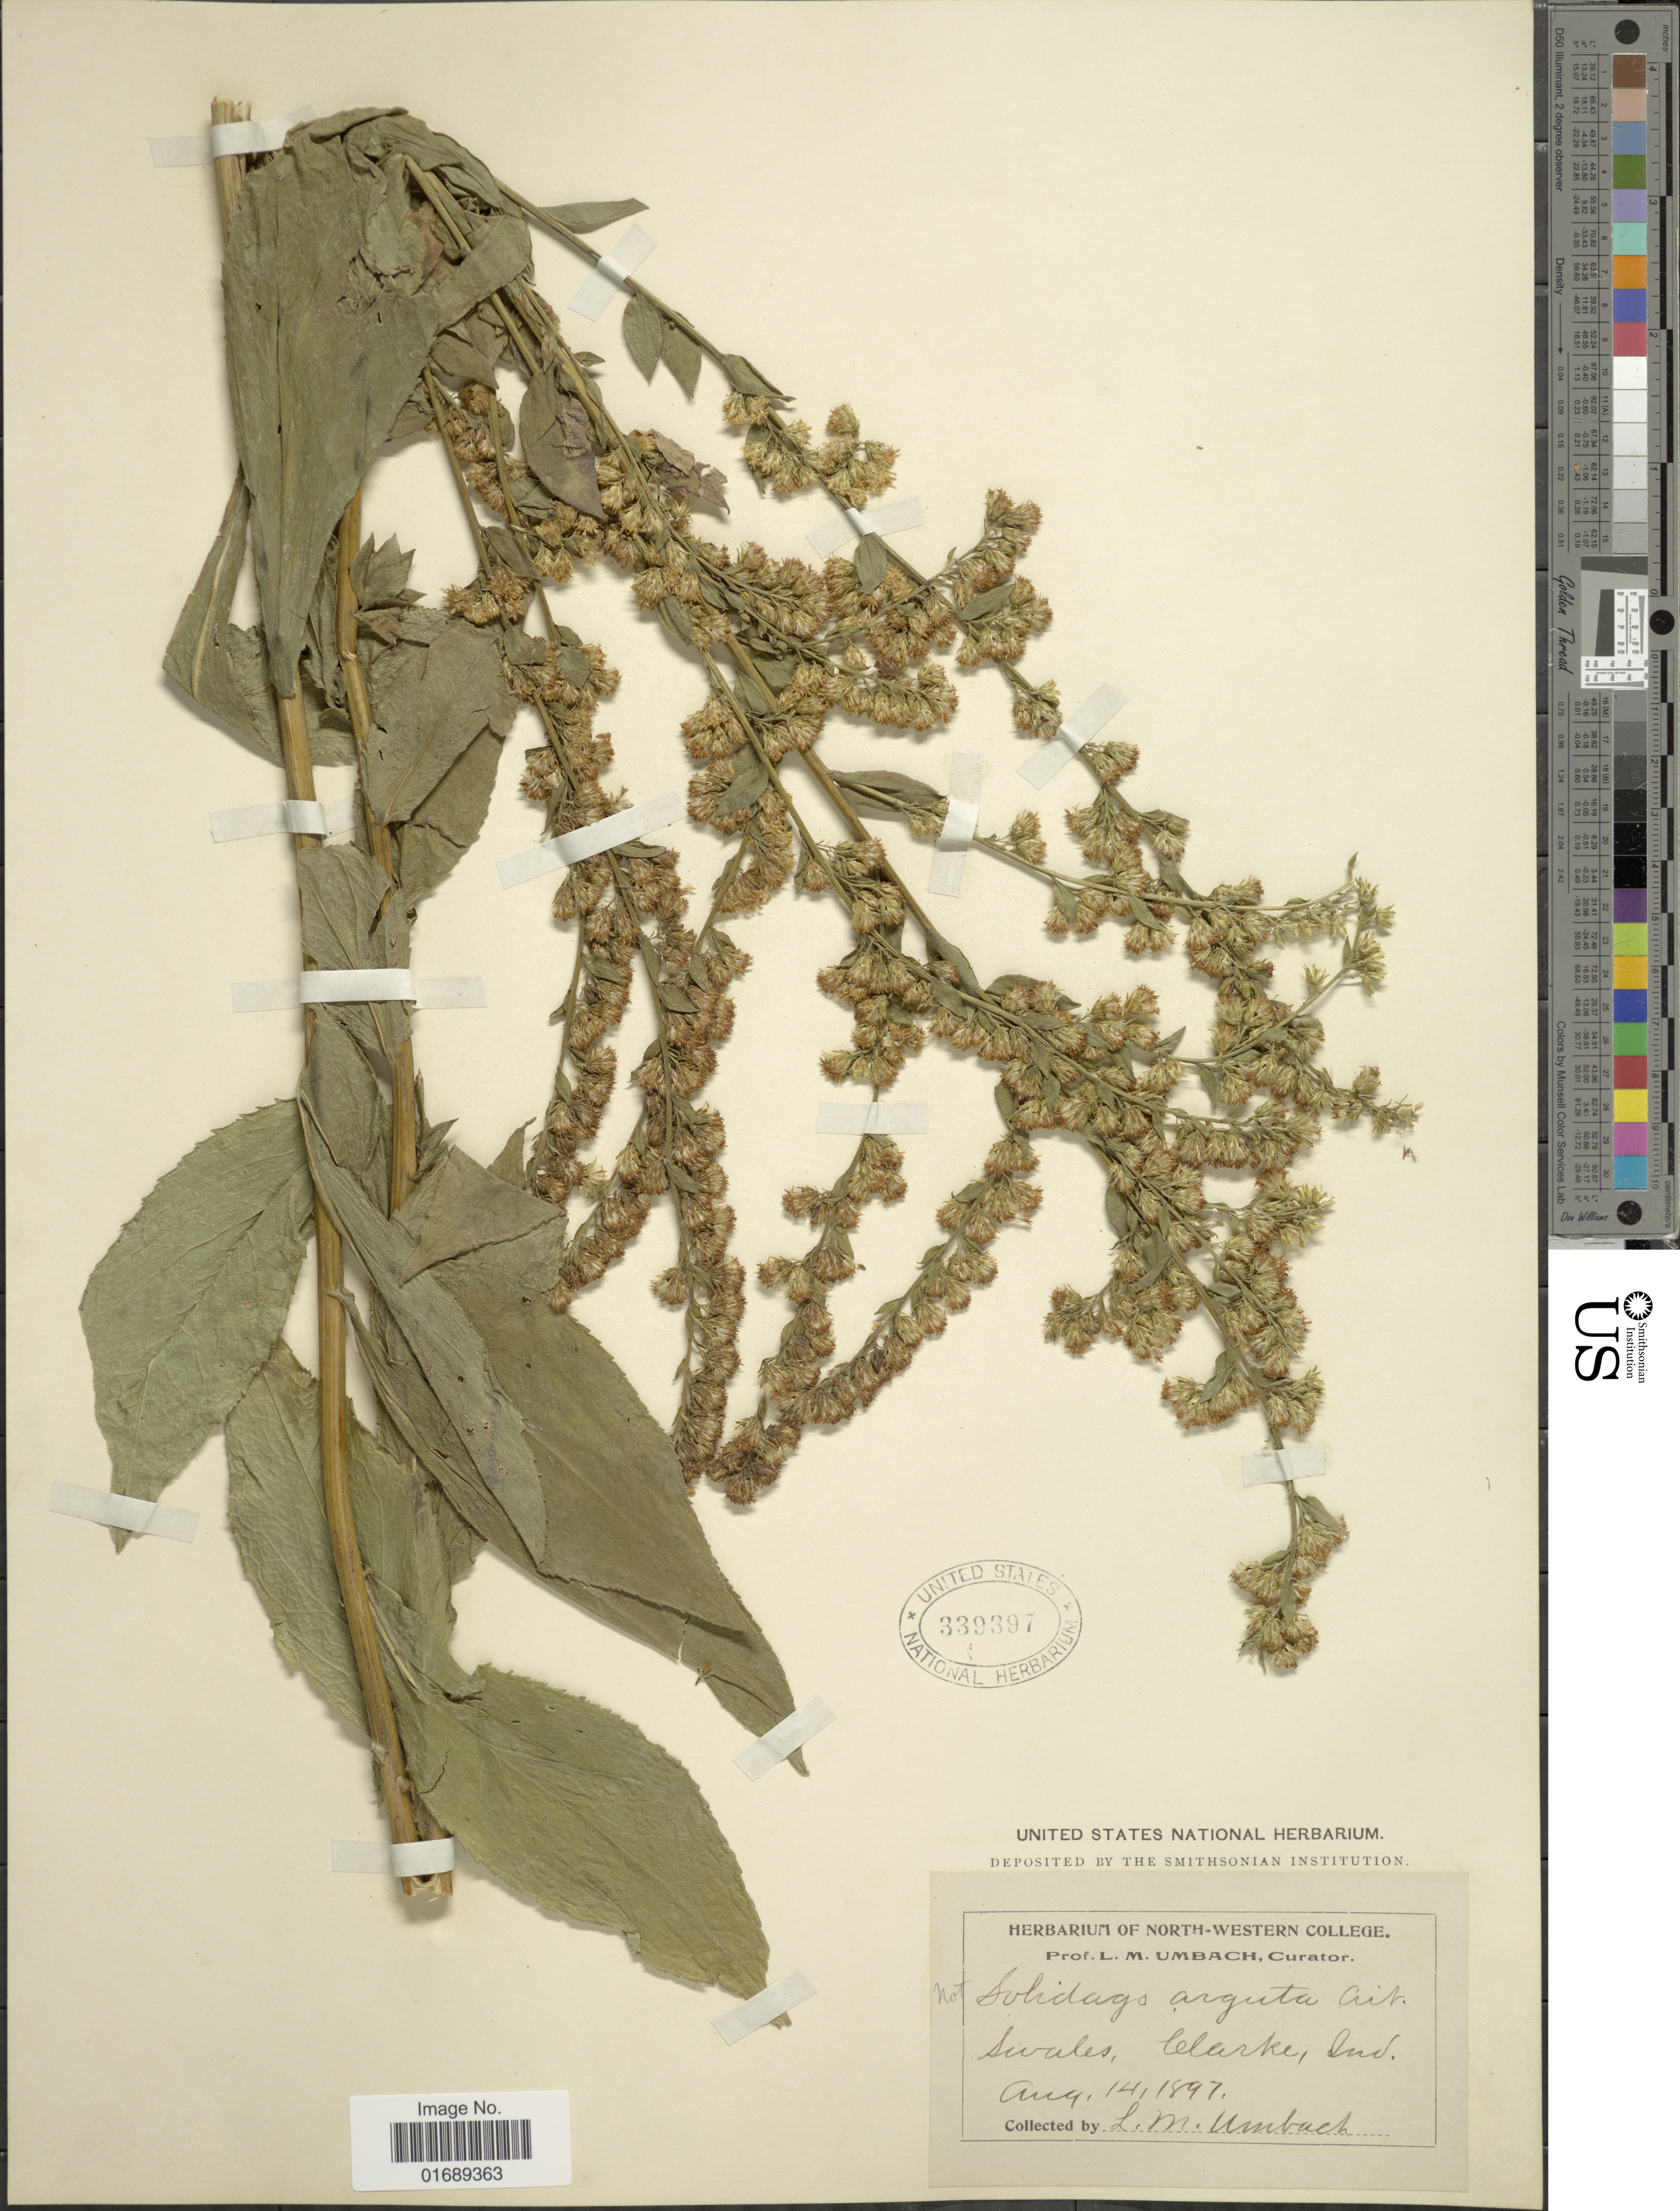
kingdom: Plantae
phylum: Tracheophyta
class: Magnoliopsida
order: Asterales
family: Asteraceae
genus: Solidago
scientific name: Solidago patula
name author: Muhl. ex Willd.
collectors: L. M. Umbach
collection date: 1897-08-14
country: United States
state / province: Indiana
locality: Swales, Clarke.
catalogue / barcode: US 339397